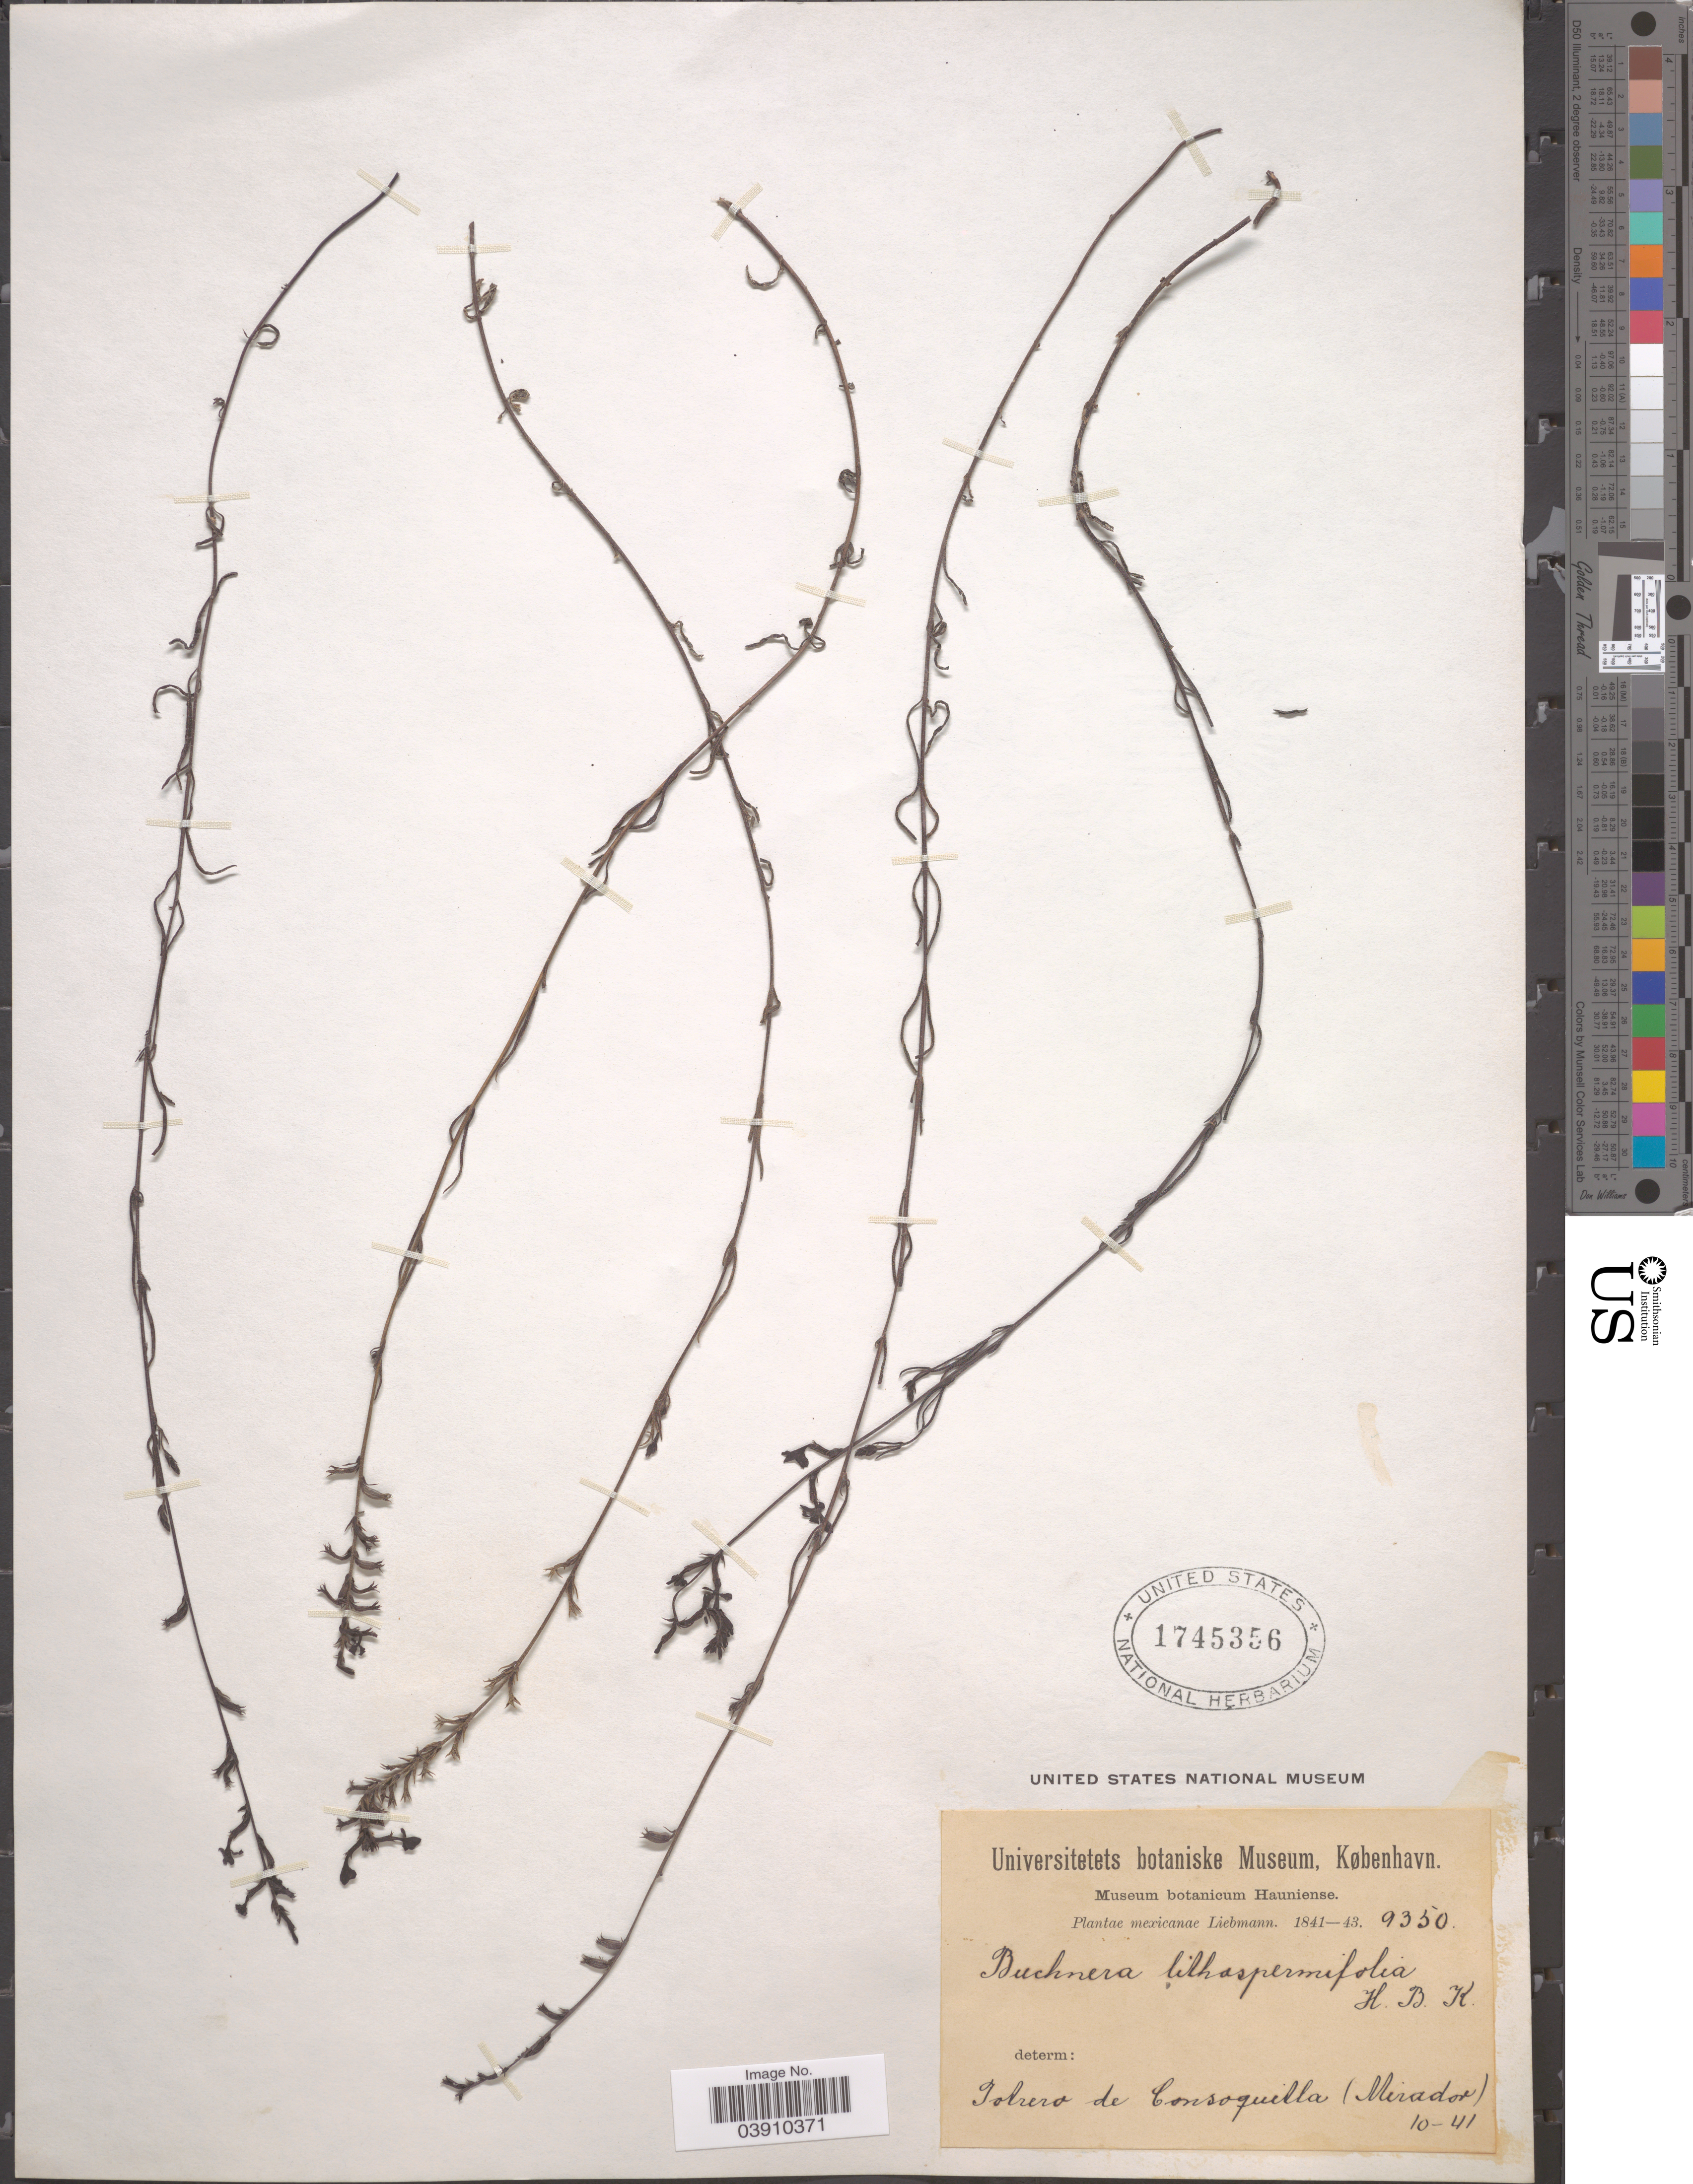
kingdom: Plantae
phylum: Tracheophyta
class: Magnoliopsida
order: Lamiales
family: Orobanchaceae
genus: Buchnera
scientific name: Buchnera pusilla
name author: Kunth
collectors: Liebmann, --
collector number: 9350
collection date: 1841-10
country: Mexico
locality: Potreo de Consoquitla (Mirador).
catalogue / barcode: US 1745356